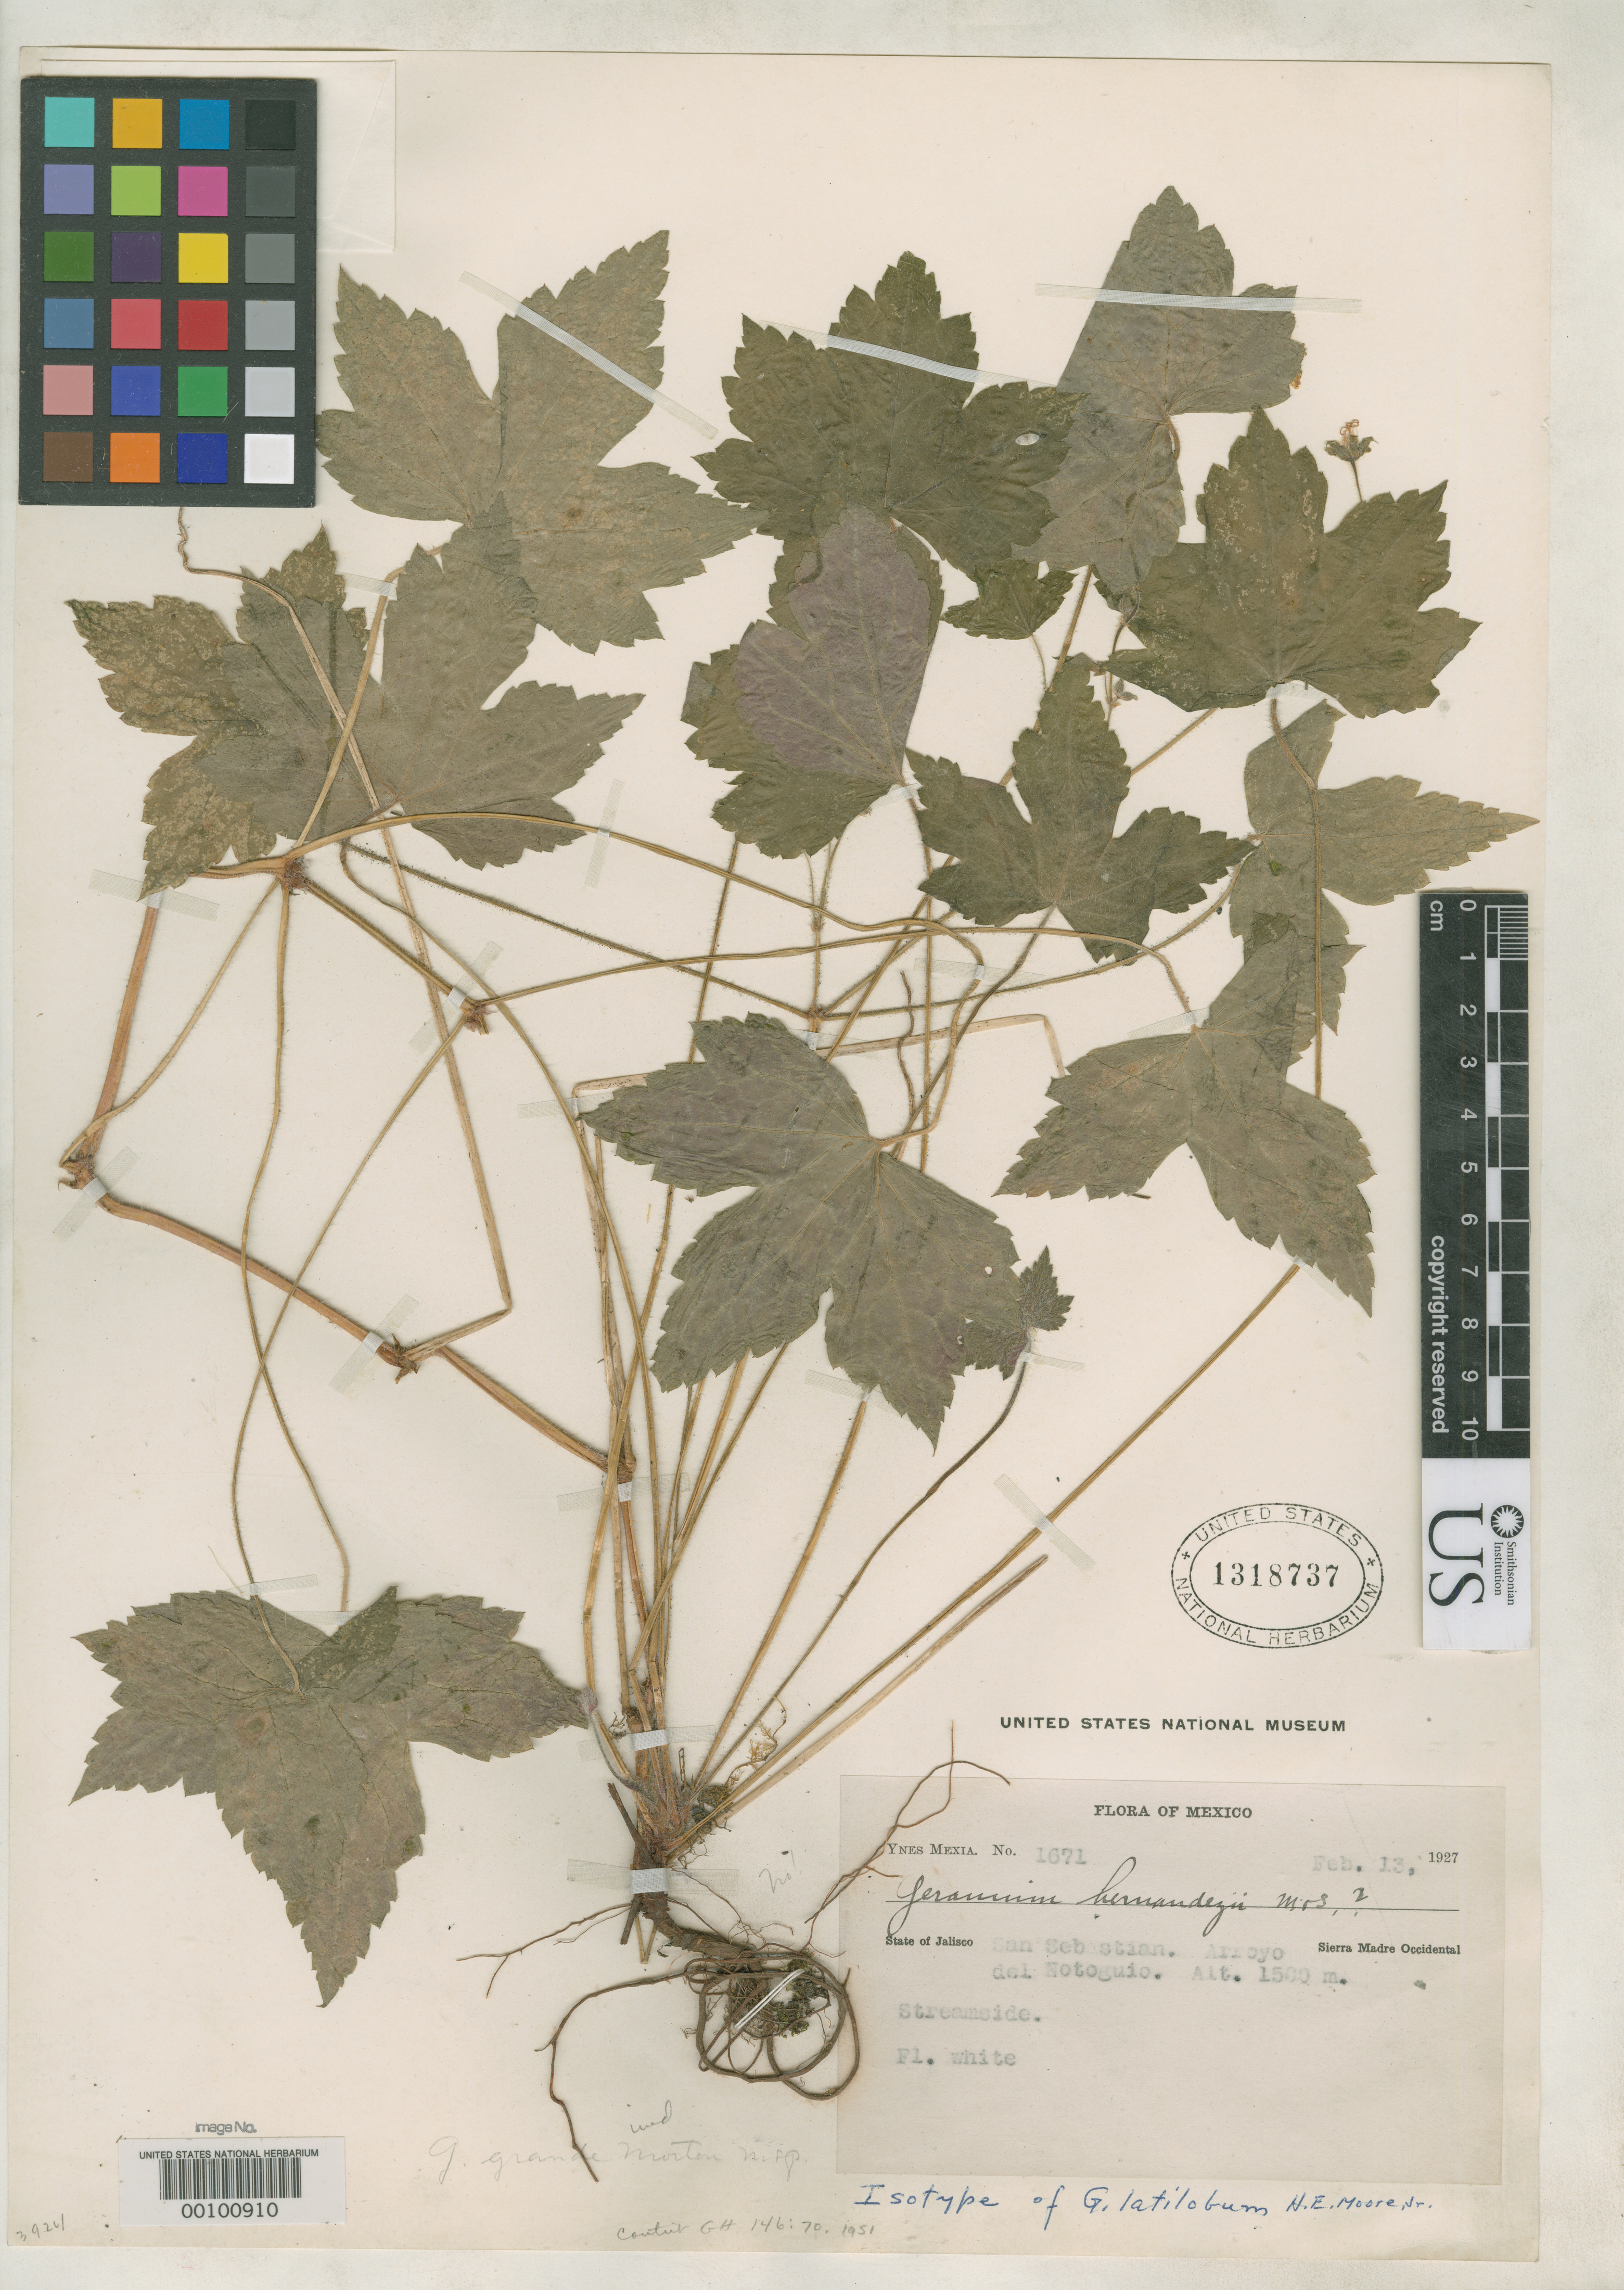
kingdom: Plantae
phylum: Tracheophyta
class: Magnoliopsida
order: Geraniales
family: Geraniaceae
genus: Geranium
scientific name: Geranium latilobum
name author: H.E. Moore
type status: Isotype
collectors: Y. Mexia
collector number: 1671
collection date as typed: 13 Feb 1927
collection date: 1927-02-13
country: Mexico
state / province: Jalisco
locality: Arroyo del Notoguio, San Sebastion.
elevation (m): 1500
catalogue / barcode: US 1318737